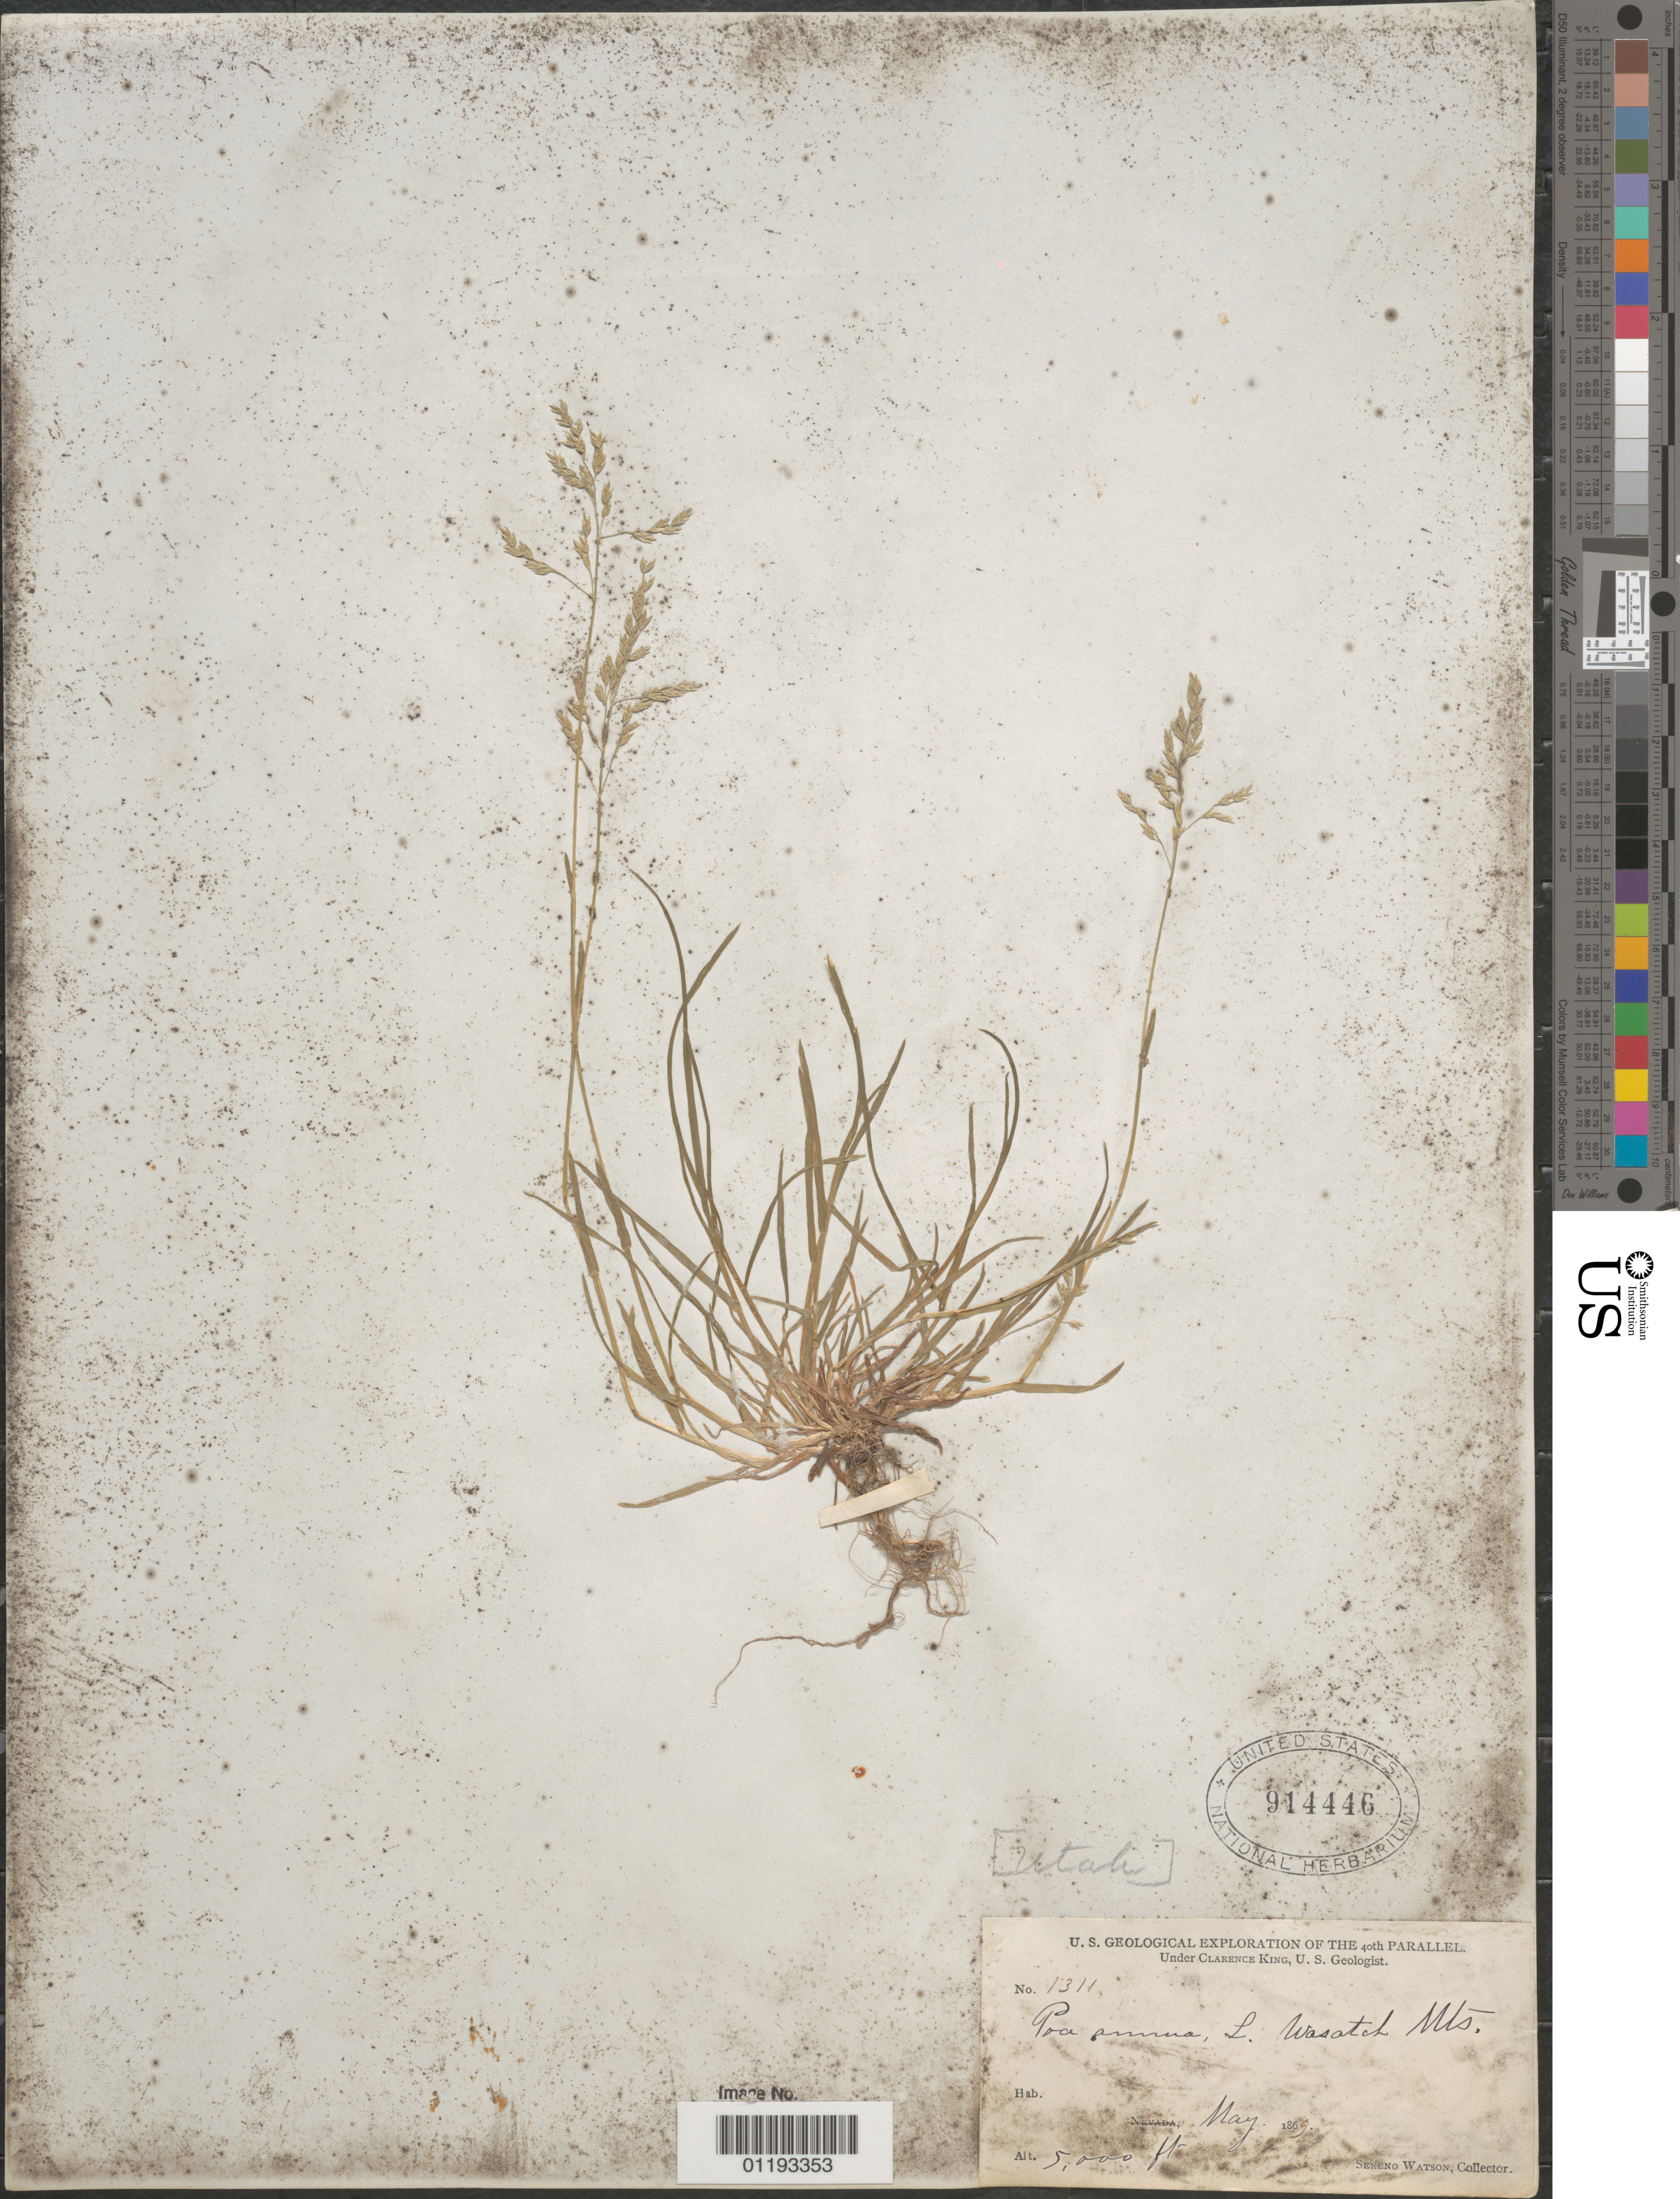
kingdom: Plantae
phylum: Tracheophyta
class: Liliopsida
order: Poales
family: Poaceae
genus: Poa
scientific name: Poa annua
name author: L.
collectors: S. Watson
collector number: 1311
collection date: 1869-05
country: United States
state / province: Utah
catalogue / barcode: US 914446